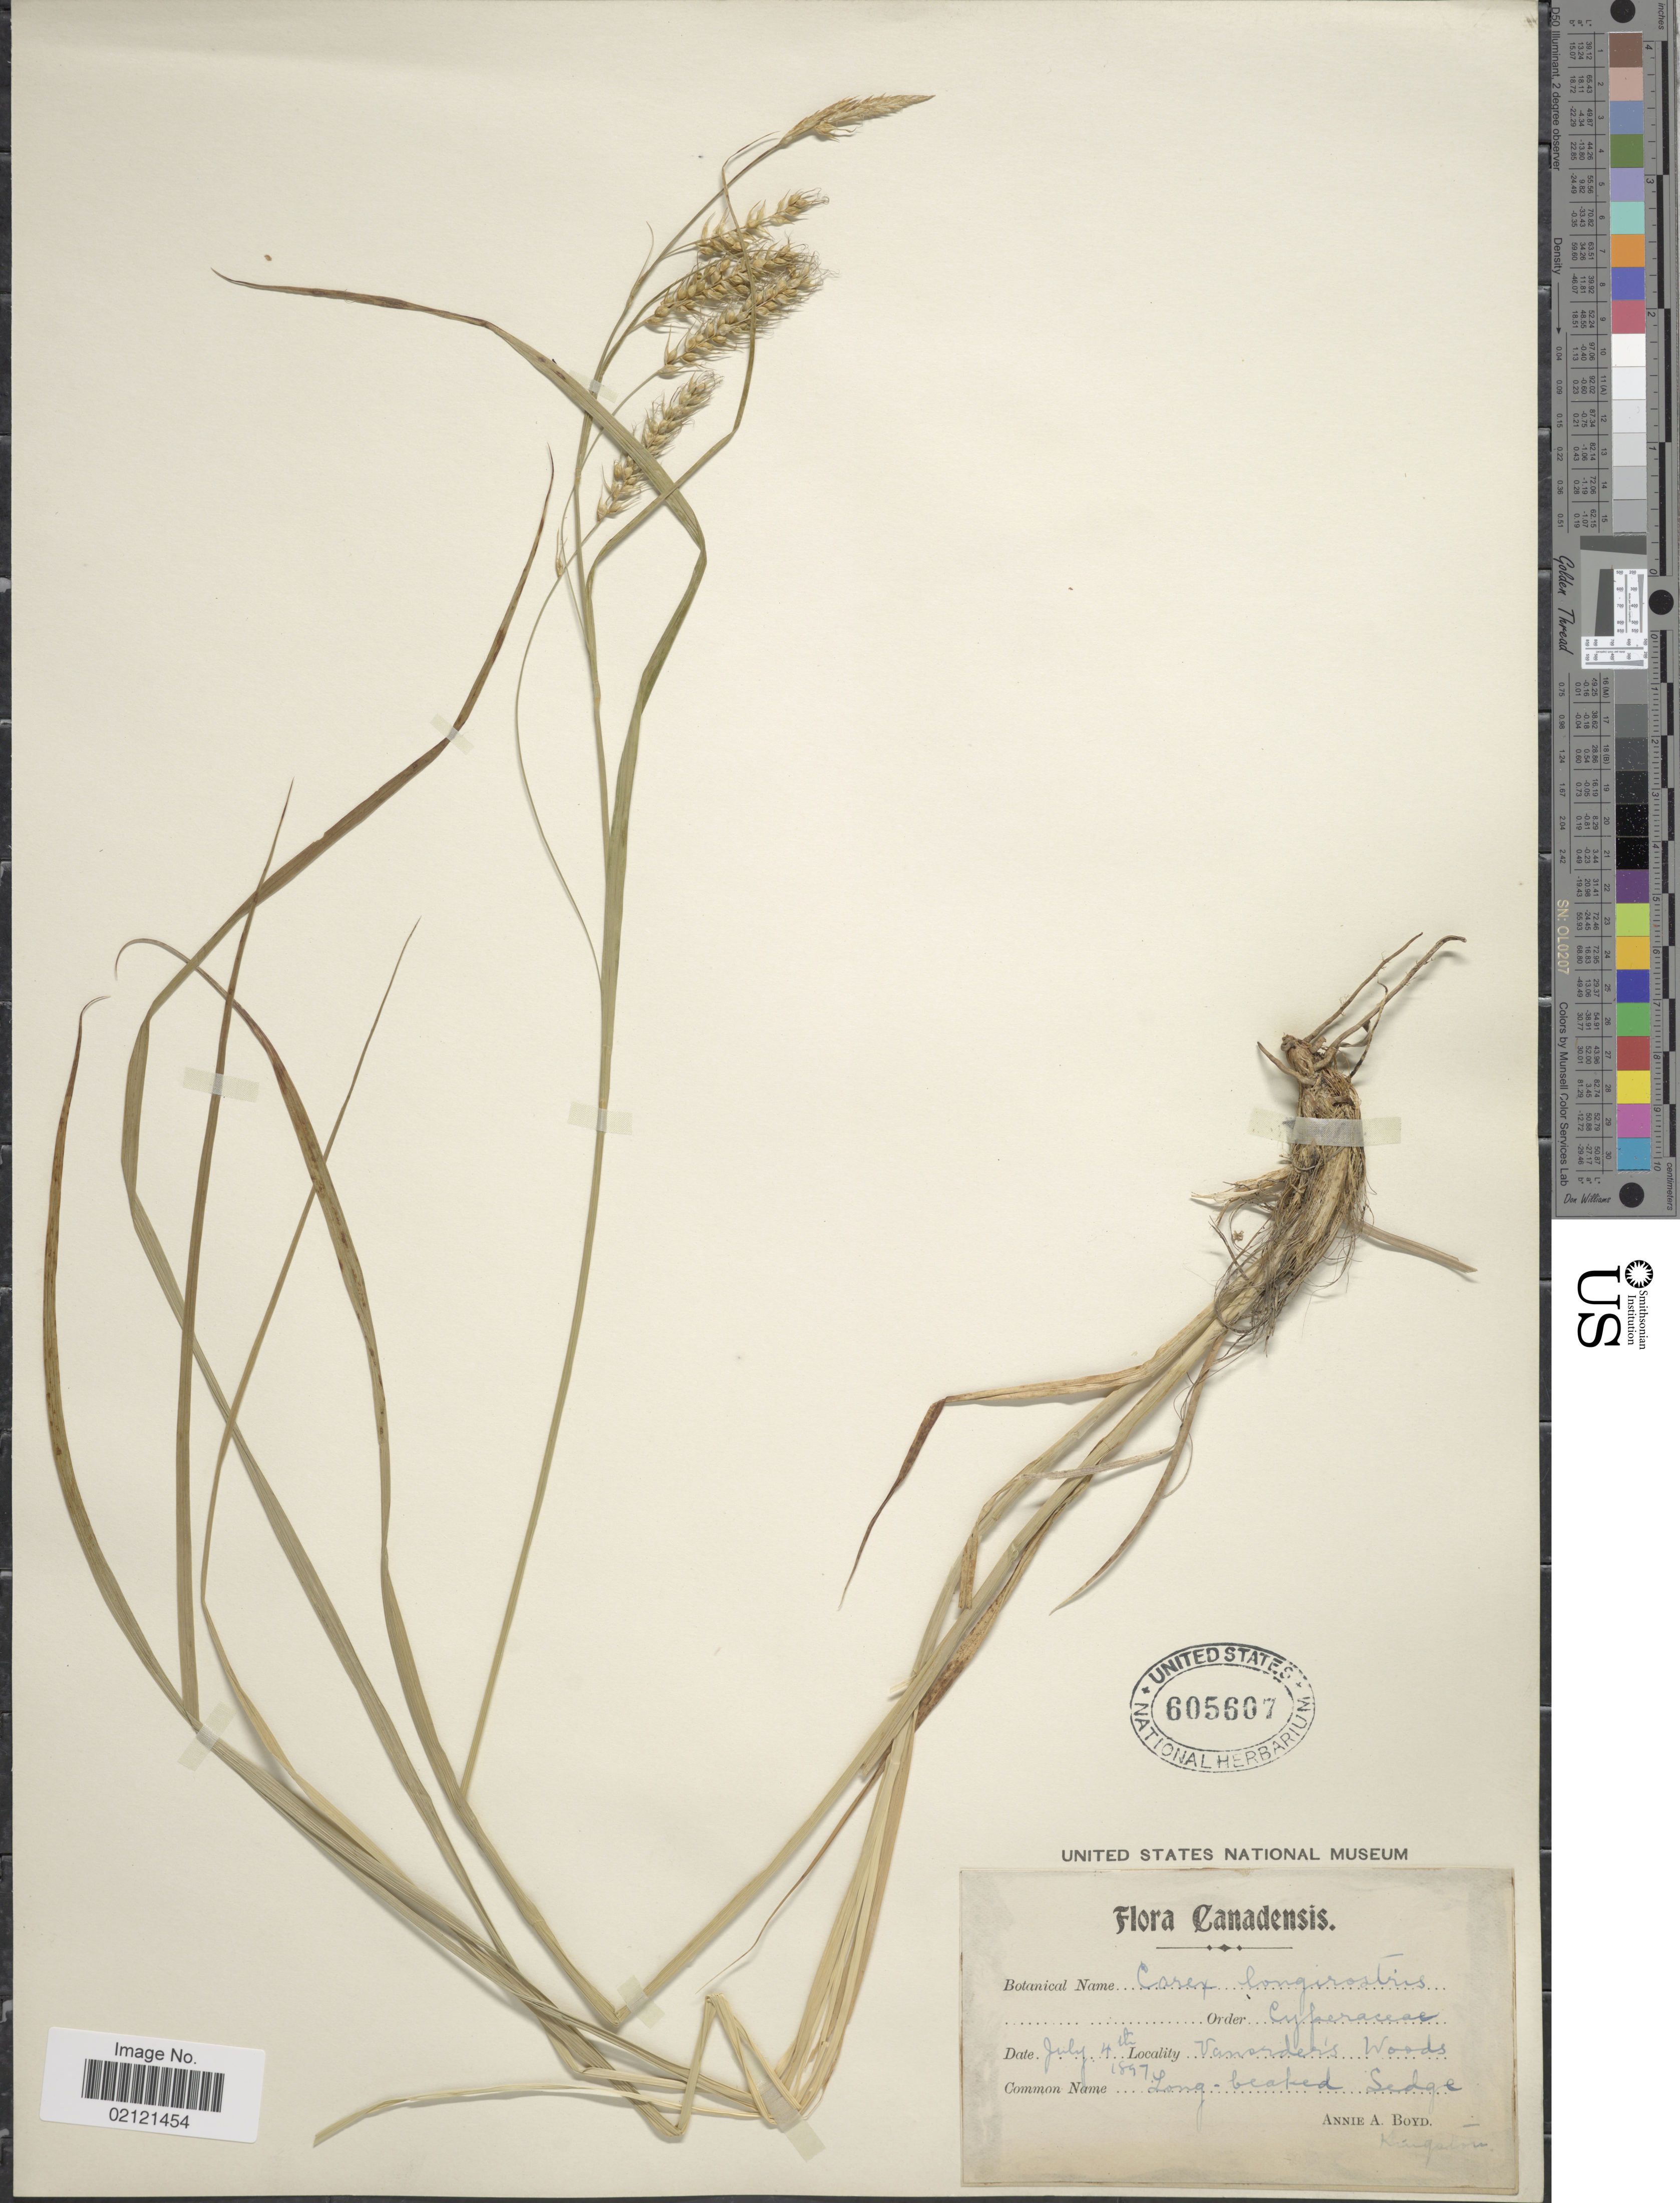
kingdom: Plantae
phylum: Tracheophyta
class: Liliopsida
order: Poales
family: Cyperaceae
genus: Carex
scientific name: Carex sprengelii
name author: Dewey ex Spreng.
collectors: A. Boyd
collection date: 1897-07-04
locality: Vanorder's Wood [interpreted]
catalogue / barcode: US 605607